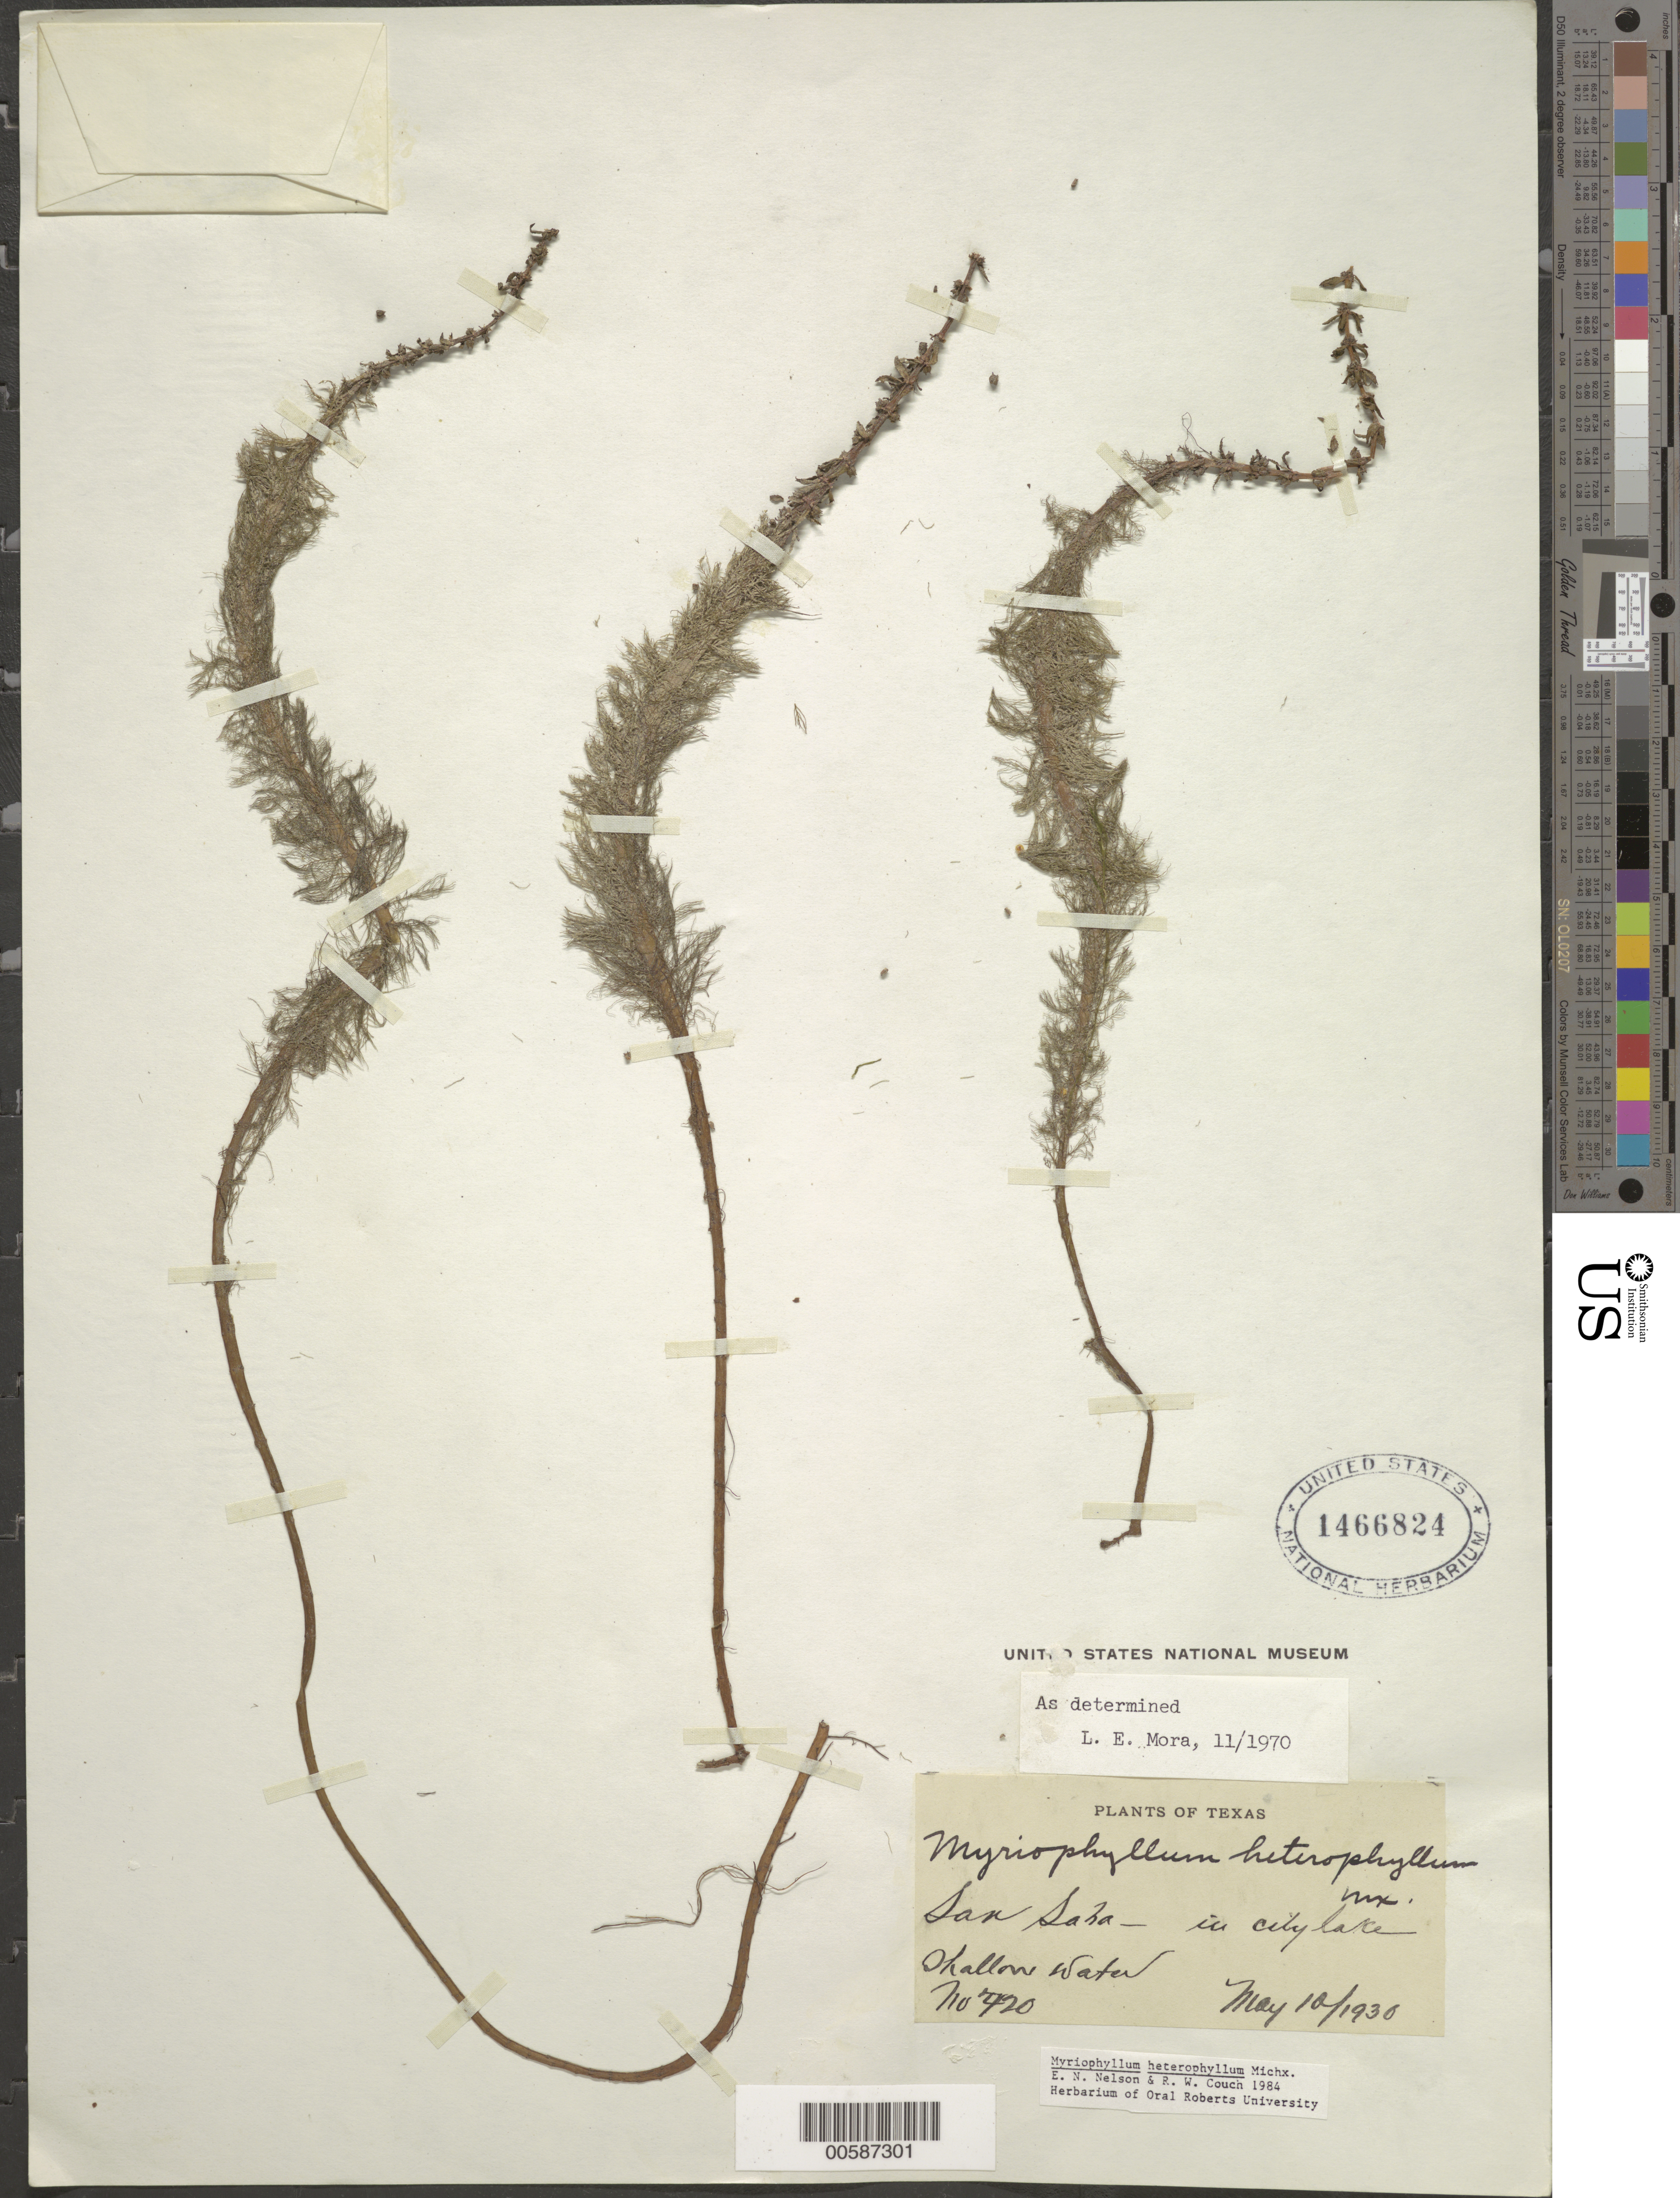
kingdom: Plantae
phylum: Tracheophyta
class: Magnoliopsida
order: Saxifragales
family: Haloragaceae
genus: Myriophyllum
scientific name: Myriophyllum heterophyllum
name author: Michx.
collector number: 420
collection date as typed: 10 May 1930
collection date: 1930-05-10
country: United States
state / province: Texas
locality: San Saha. [San Saba in San Saba County?]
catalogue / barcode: US 1466824